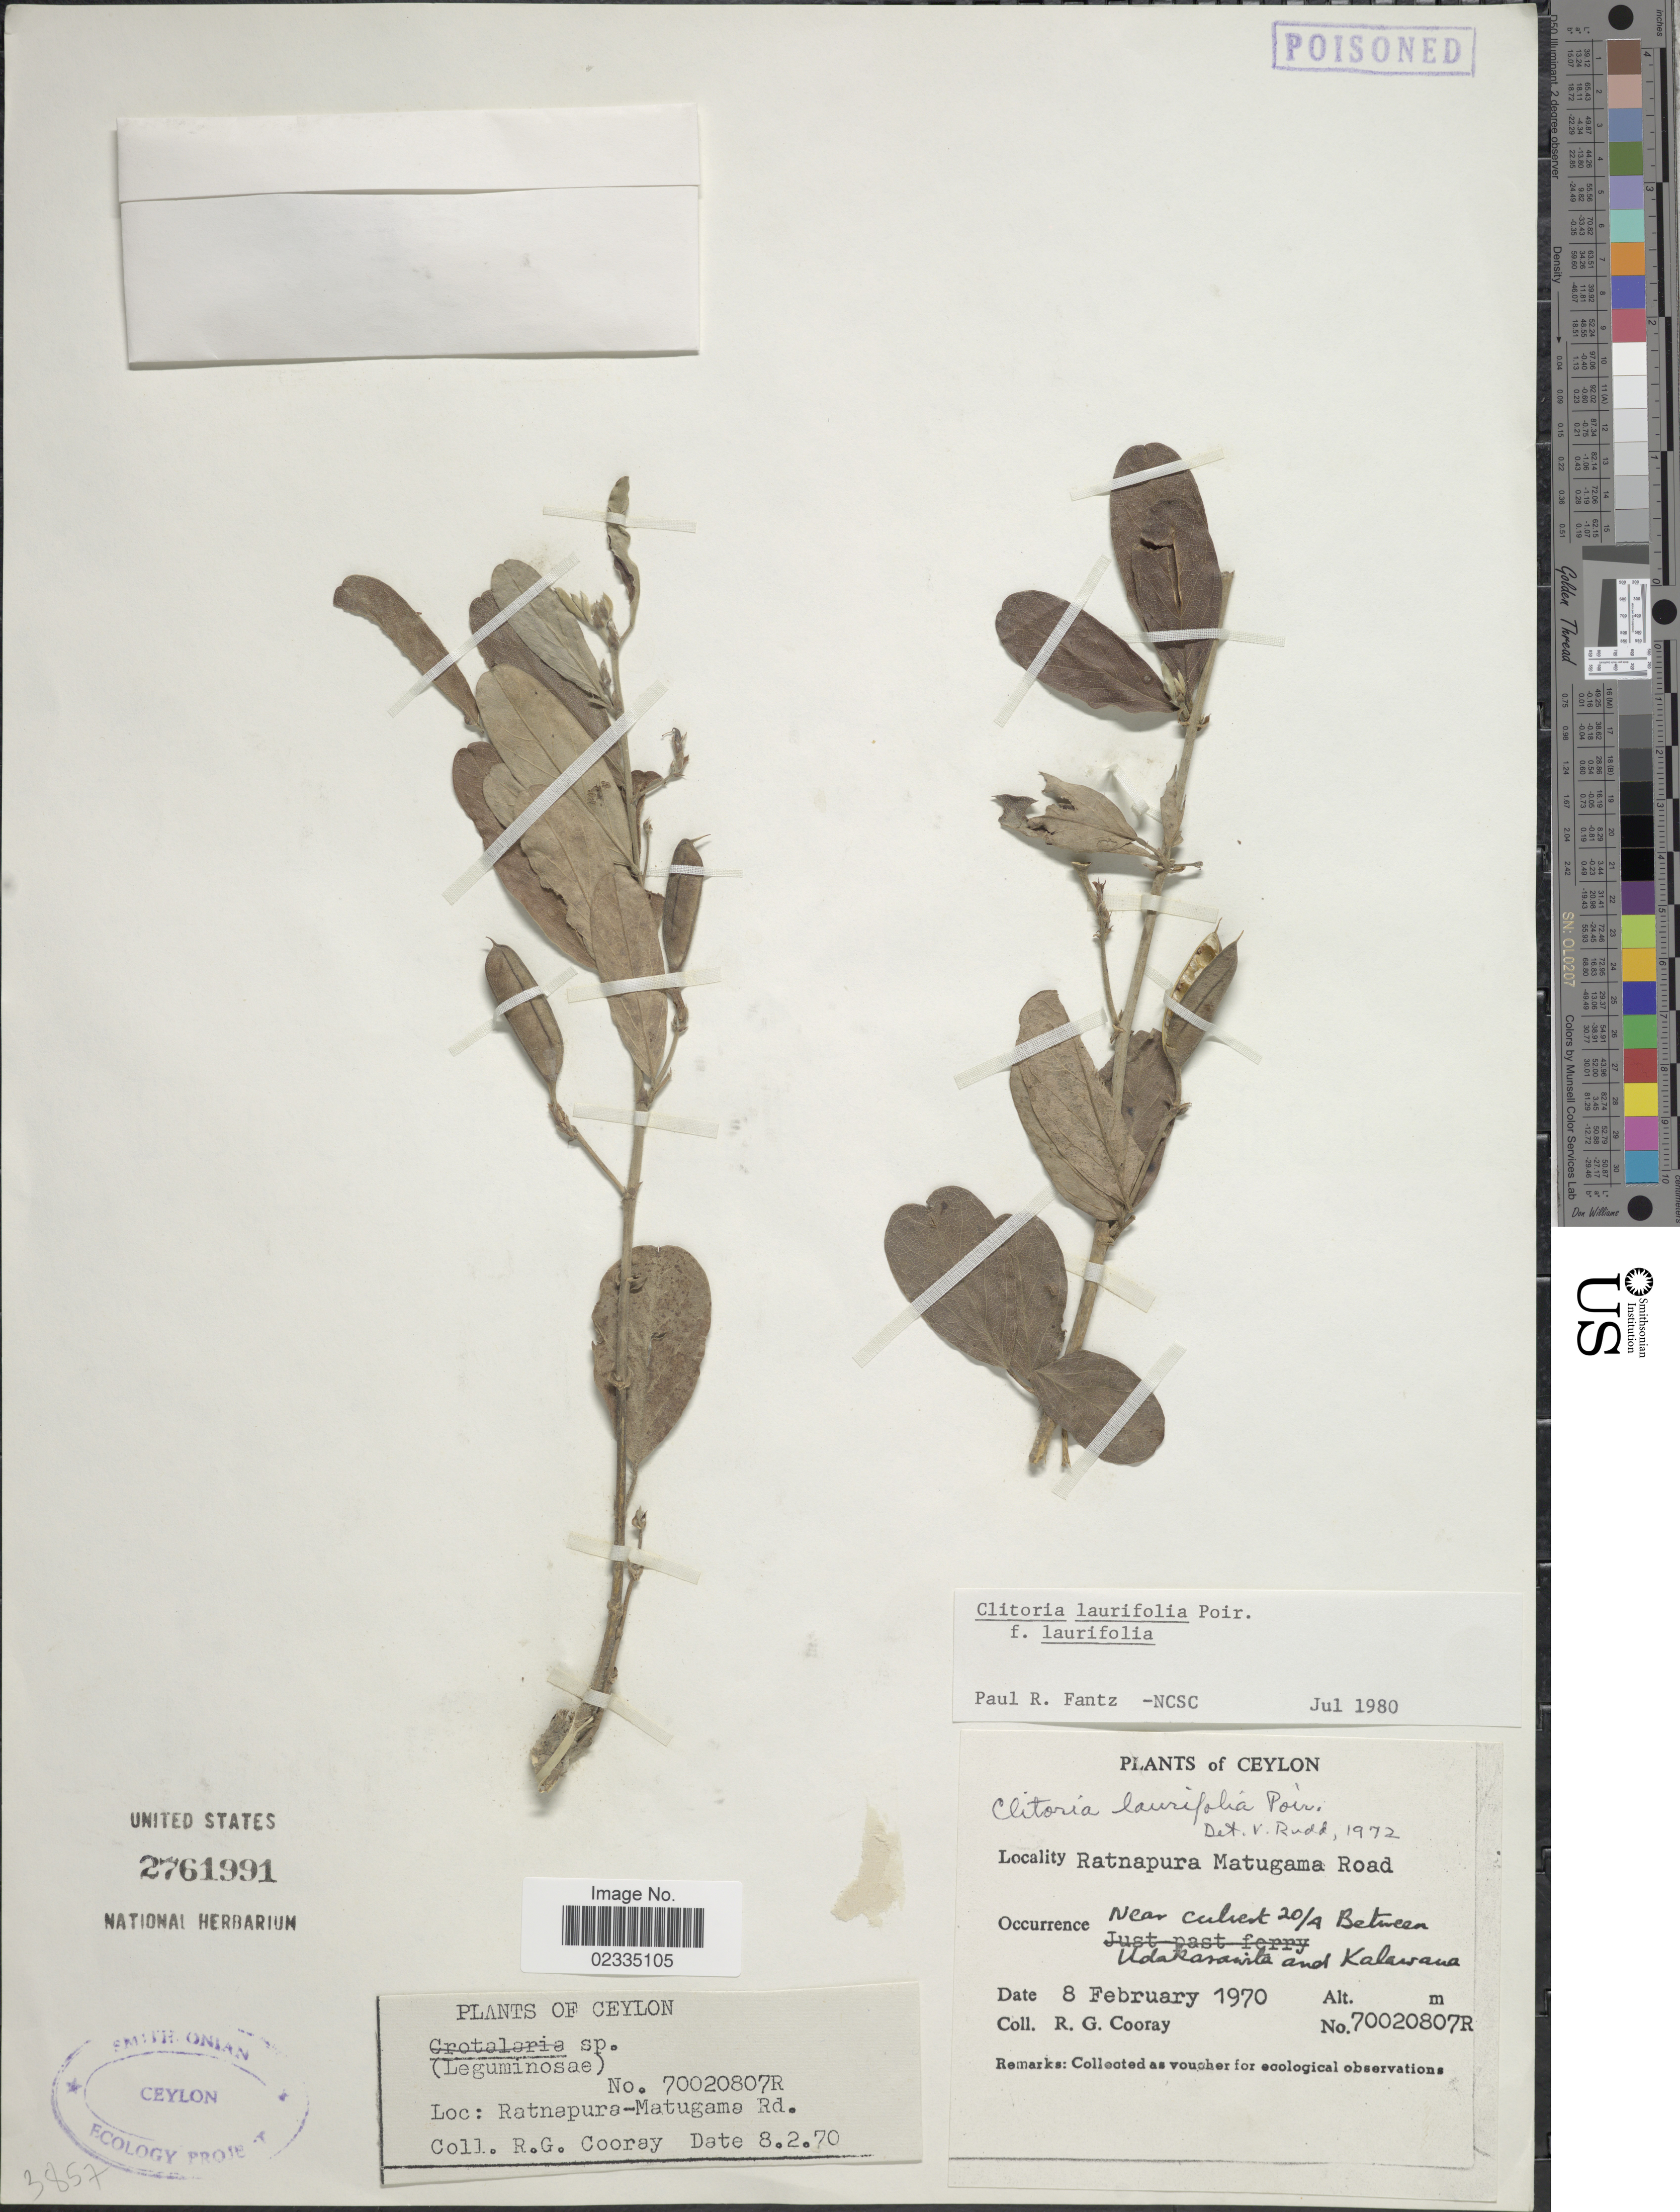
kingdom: Plantae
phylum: Tracheophyta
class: Magnoliopsida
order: Fabales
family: Fabaceae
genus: Clitoria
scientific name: Clitoria laurifolia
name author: Poir.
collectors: R. Cooray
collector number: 70020807R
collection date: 1970-02-08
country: Sri Lanka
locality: Ceylon, Ratnapura Matugama Road, Near culvert 20/A Between Udakasawita and Kalawana [interpreted]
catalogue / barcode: US 2761991